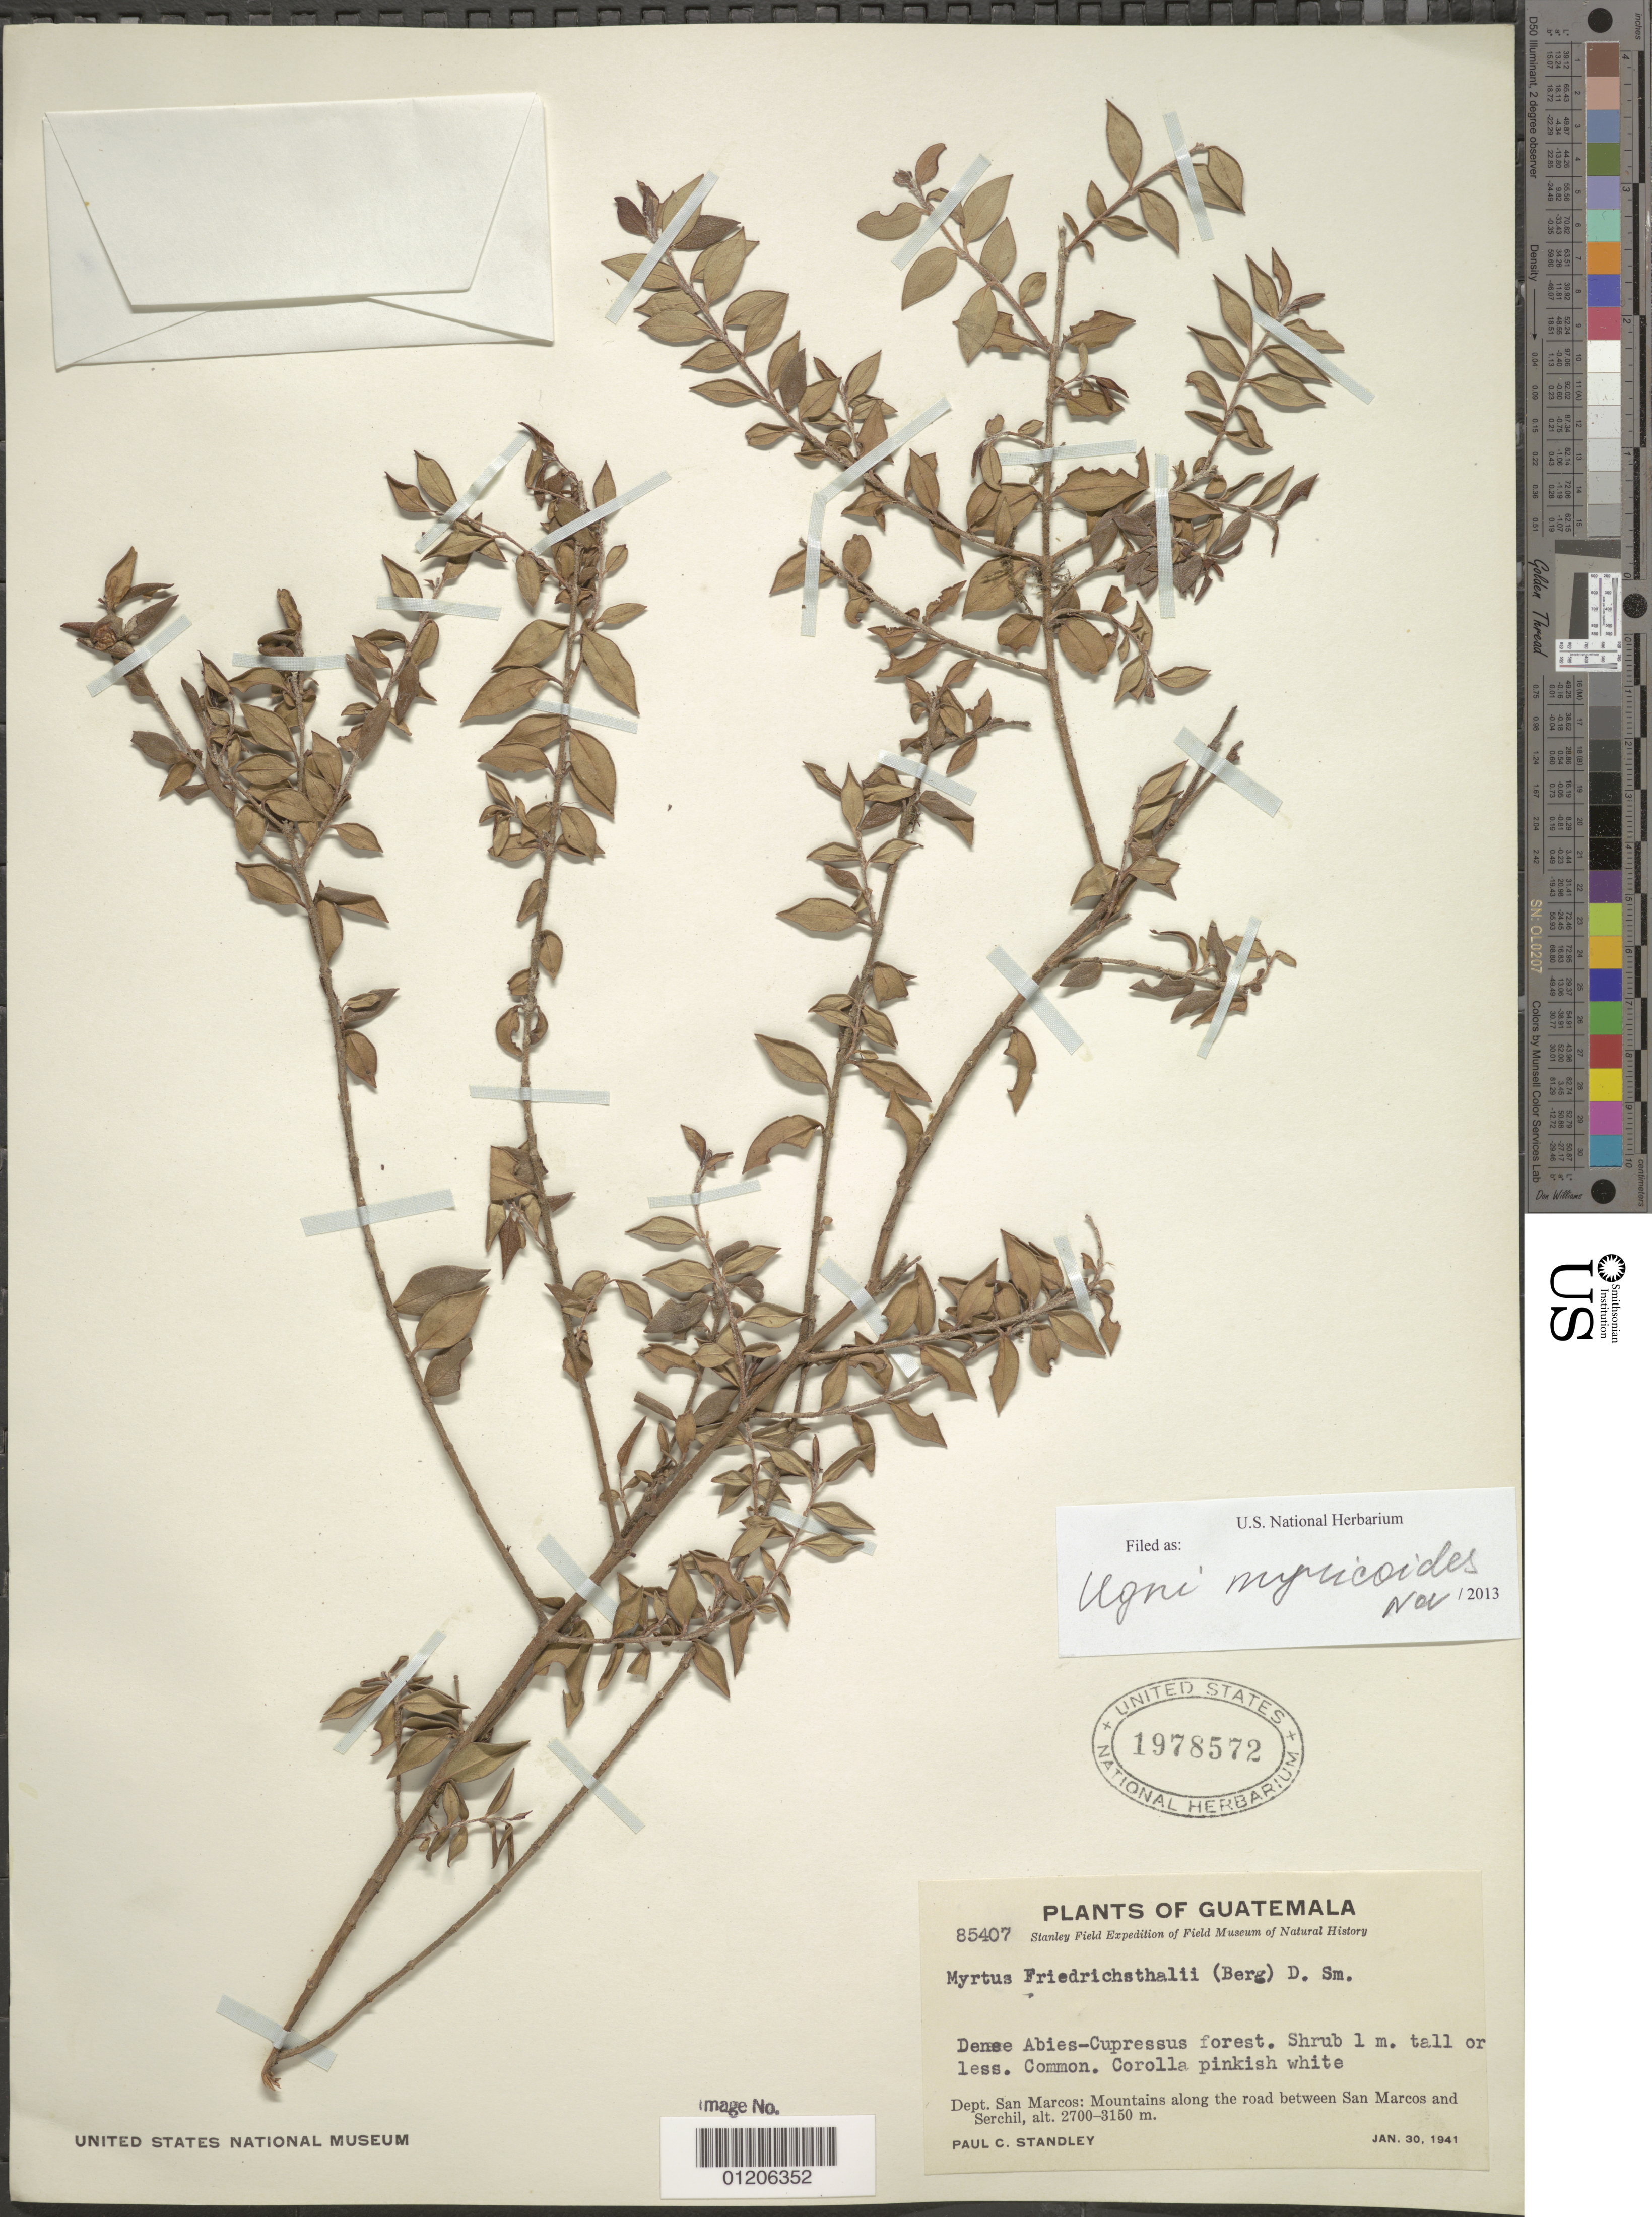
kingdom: Plantae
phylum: Tracheophyta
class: Magnoliopsida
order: Myrtales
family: Myrtaceae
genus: Ugni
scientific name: Ugni myricoides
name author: (Kunth) O. Berg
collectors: P. C. Standley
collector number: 85407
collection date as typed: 30 Jan 1941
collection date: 1941-01-30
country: Guatemala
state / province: San Marcos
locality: Mts. along road between San Marcos & Serchil.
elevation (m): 2700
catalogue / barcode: US 1978572